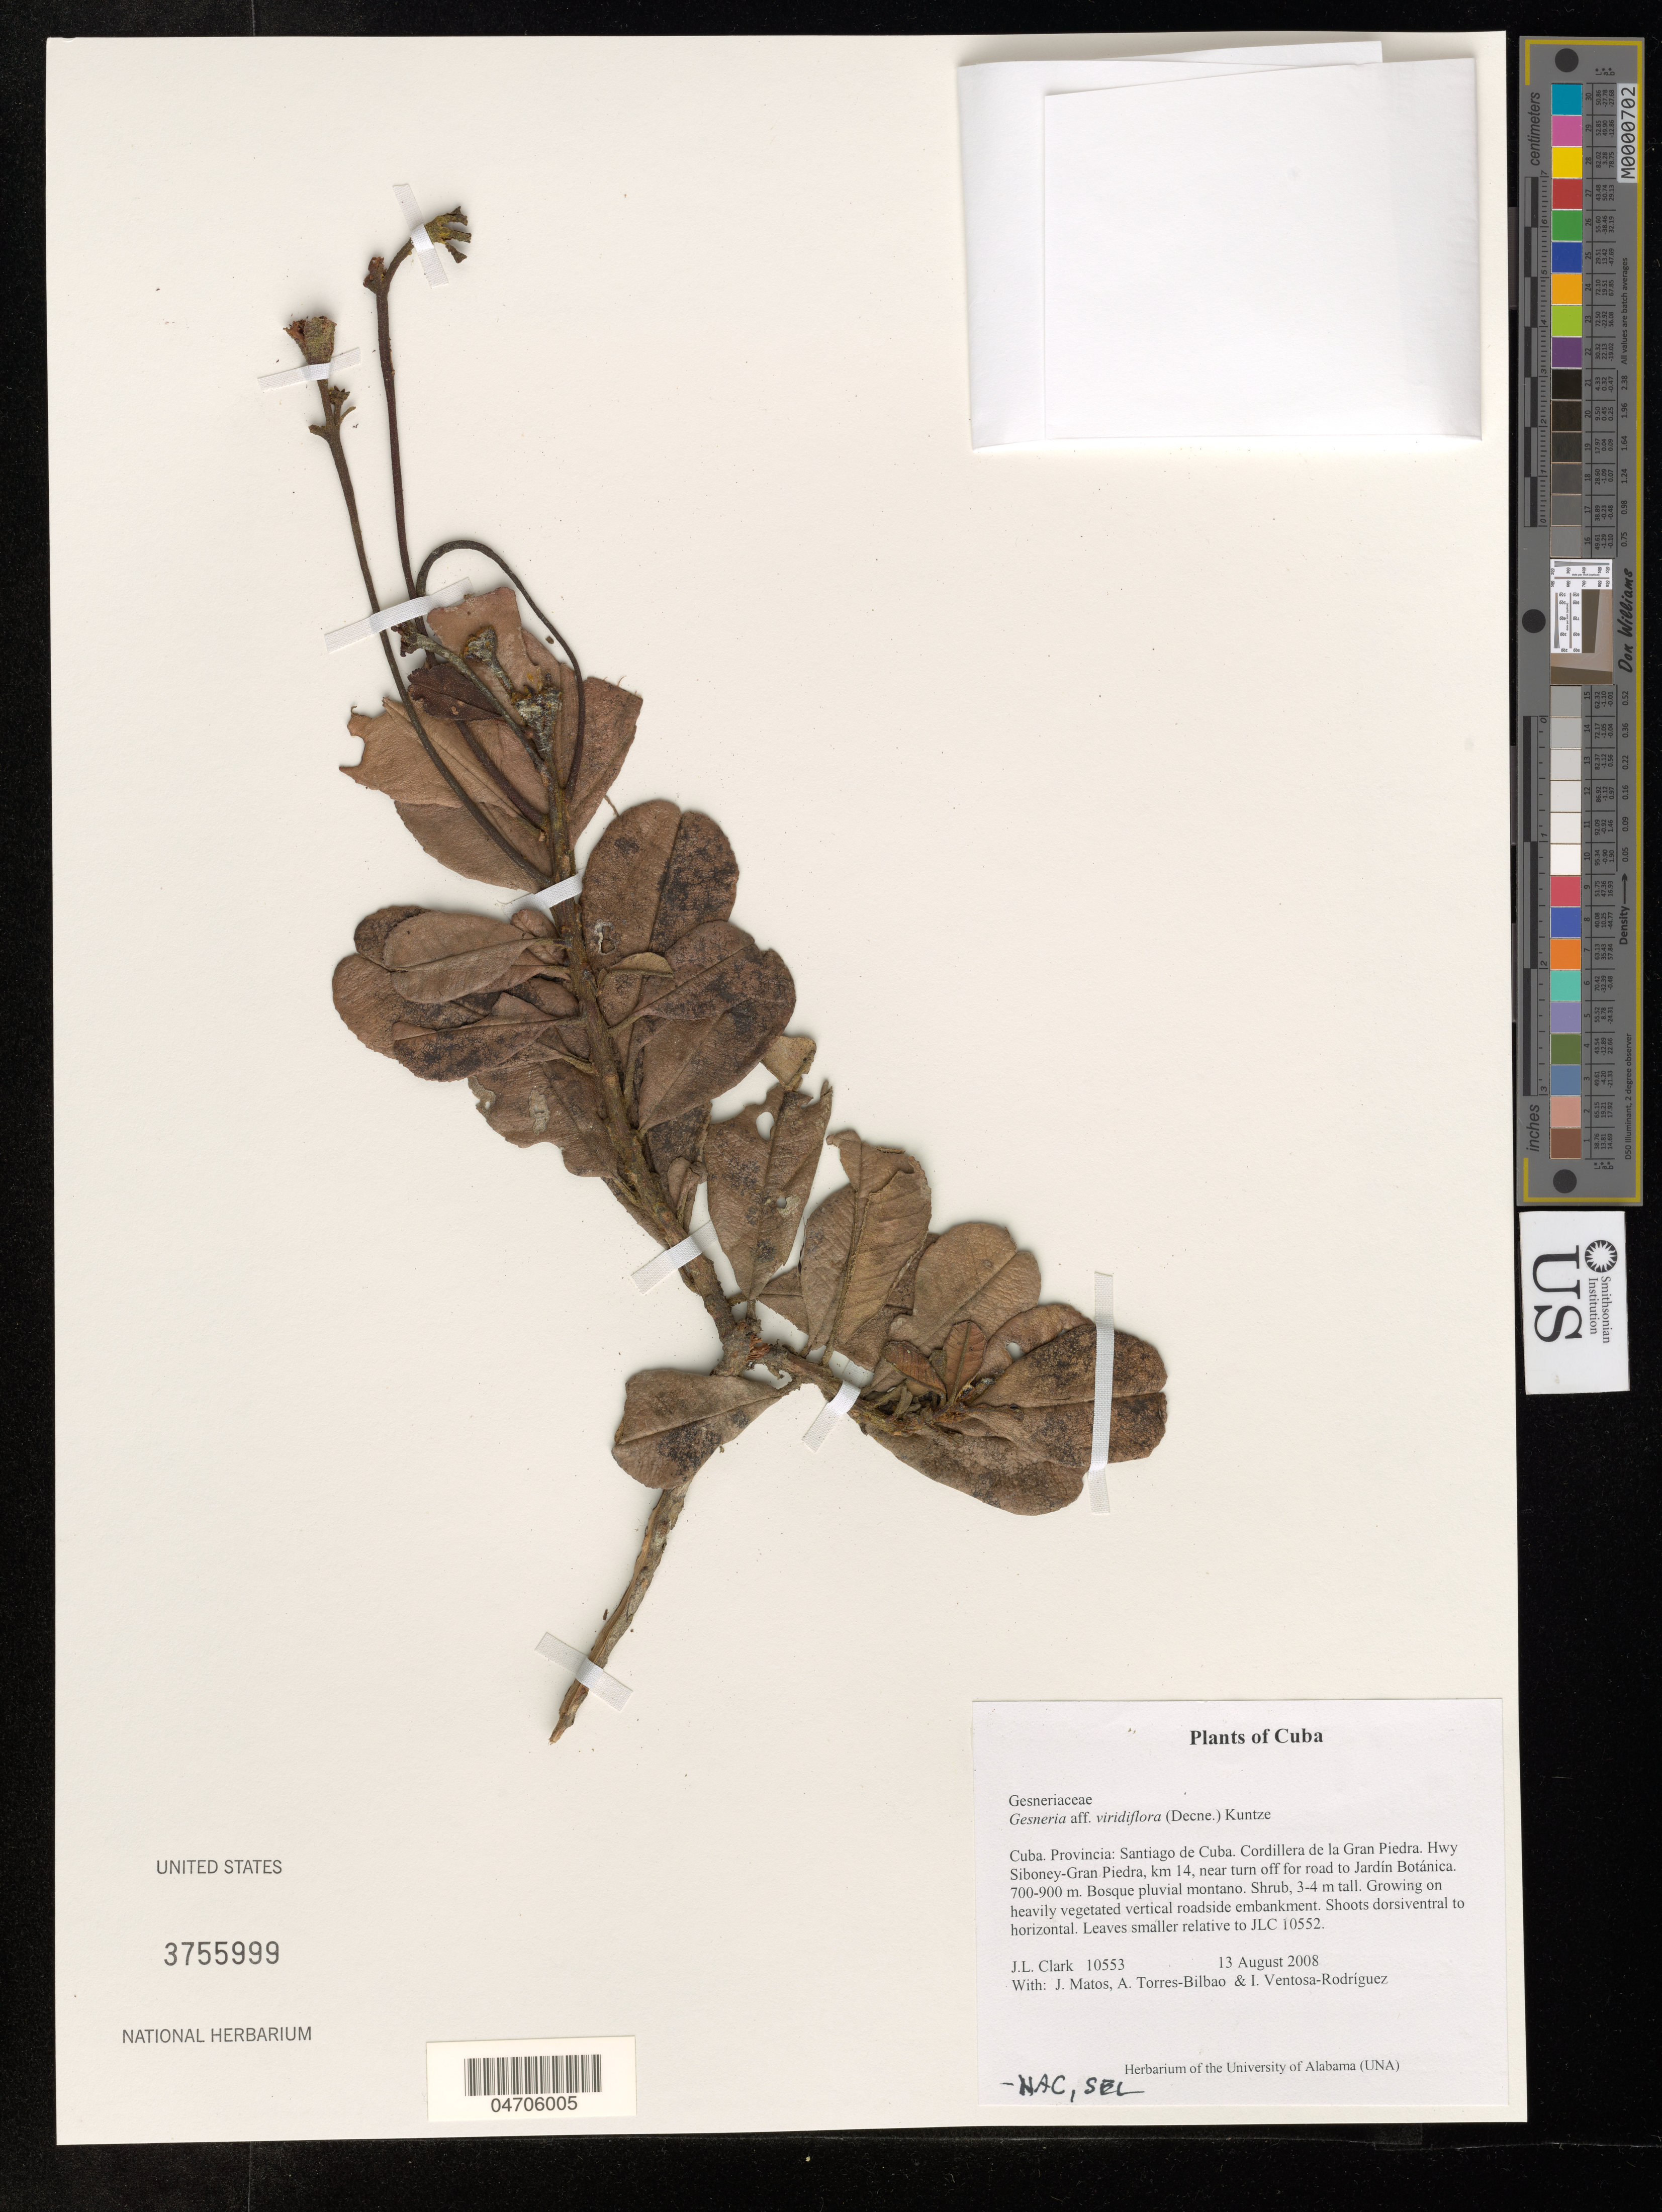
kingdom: Plantae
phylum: Tracheophyta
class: Magnoliopsida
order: Lamiales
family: Gesneriaceae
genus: Gesneria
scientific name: Gesneria viridiflora var. obovata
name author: C.V. Morton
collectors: J. L. Clark, J. Matos, A. Torres-Bilbao & I. Ventosa-Rodríquez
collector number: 10553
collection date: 2008-08-13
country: Cuba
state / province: Santiago de Cuba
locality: Cordillera de la Gran Piedra. Hwy Siboney-Gran Piedra, km 14, near turn off for road to Jardín Botánica.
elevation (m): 700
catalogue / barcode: US 3755999